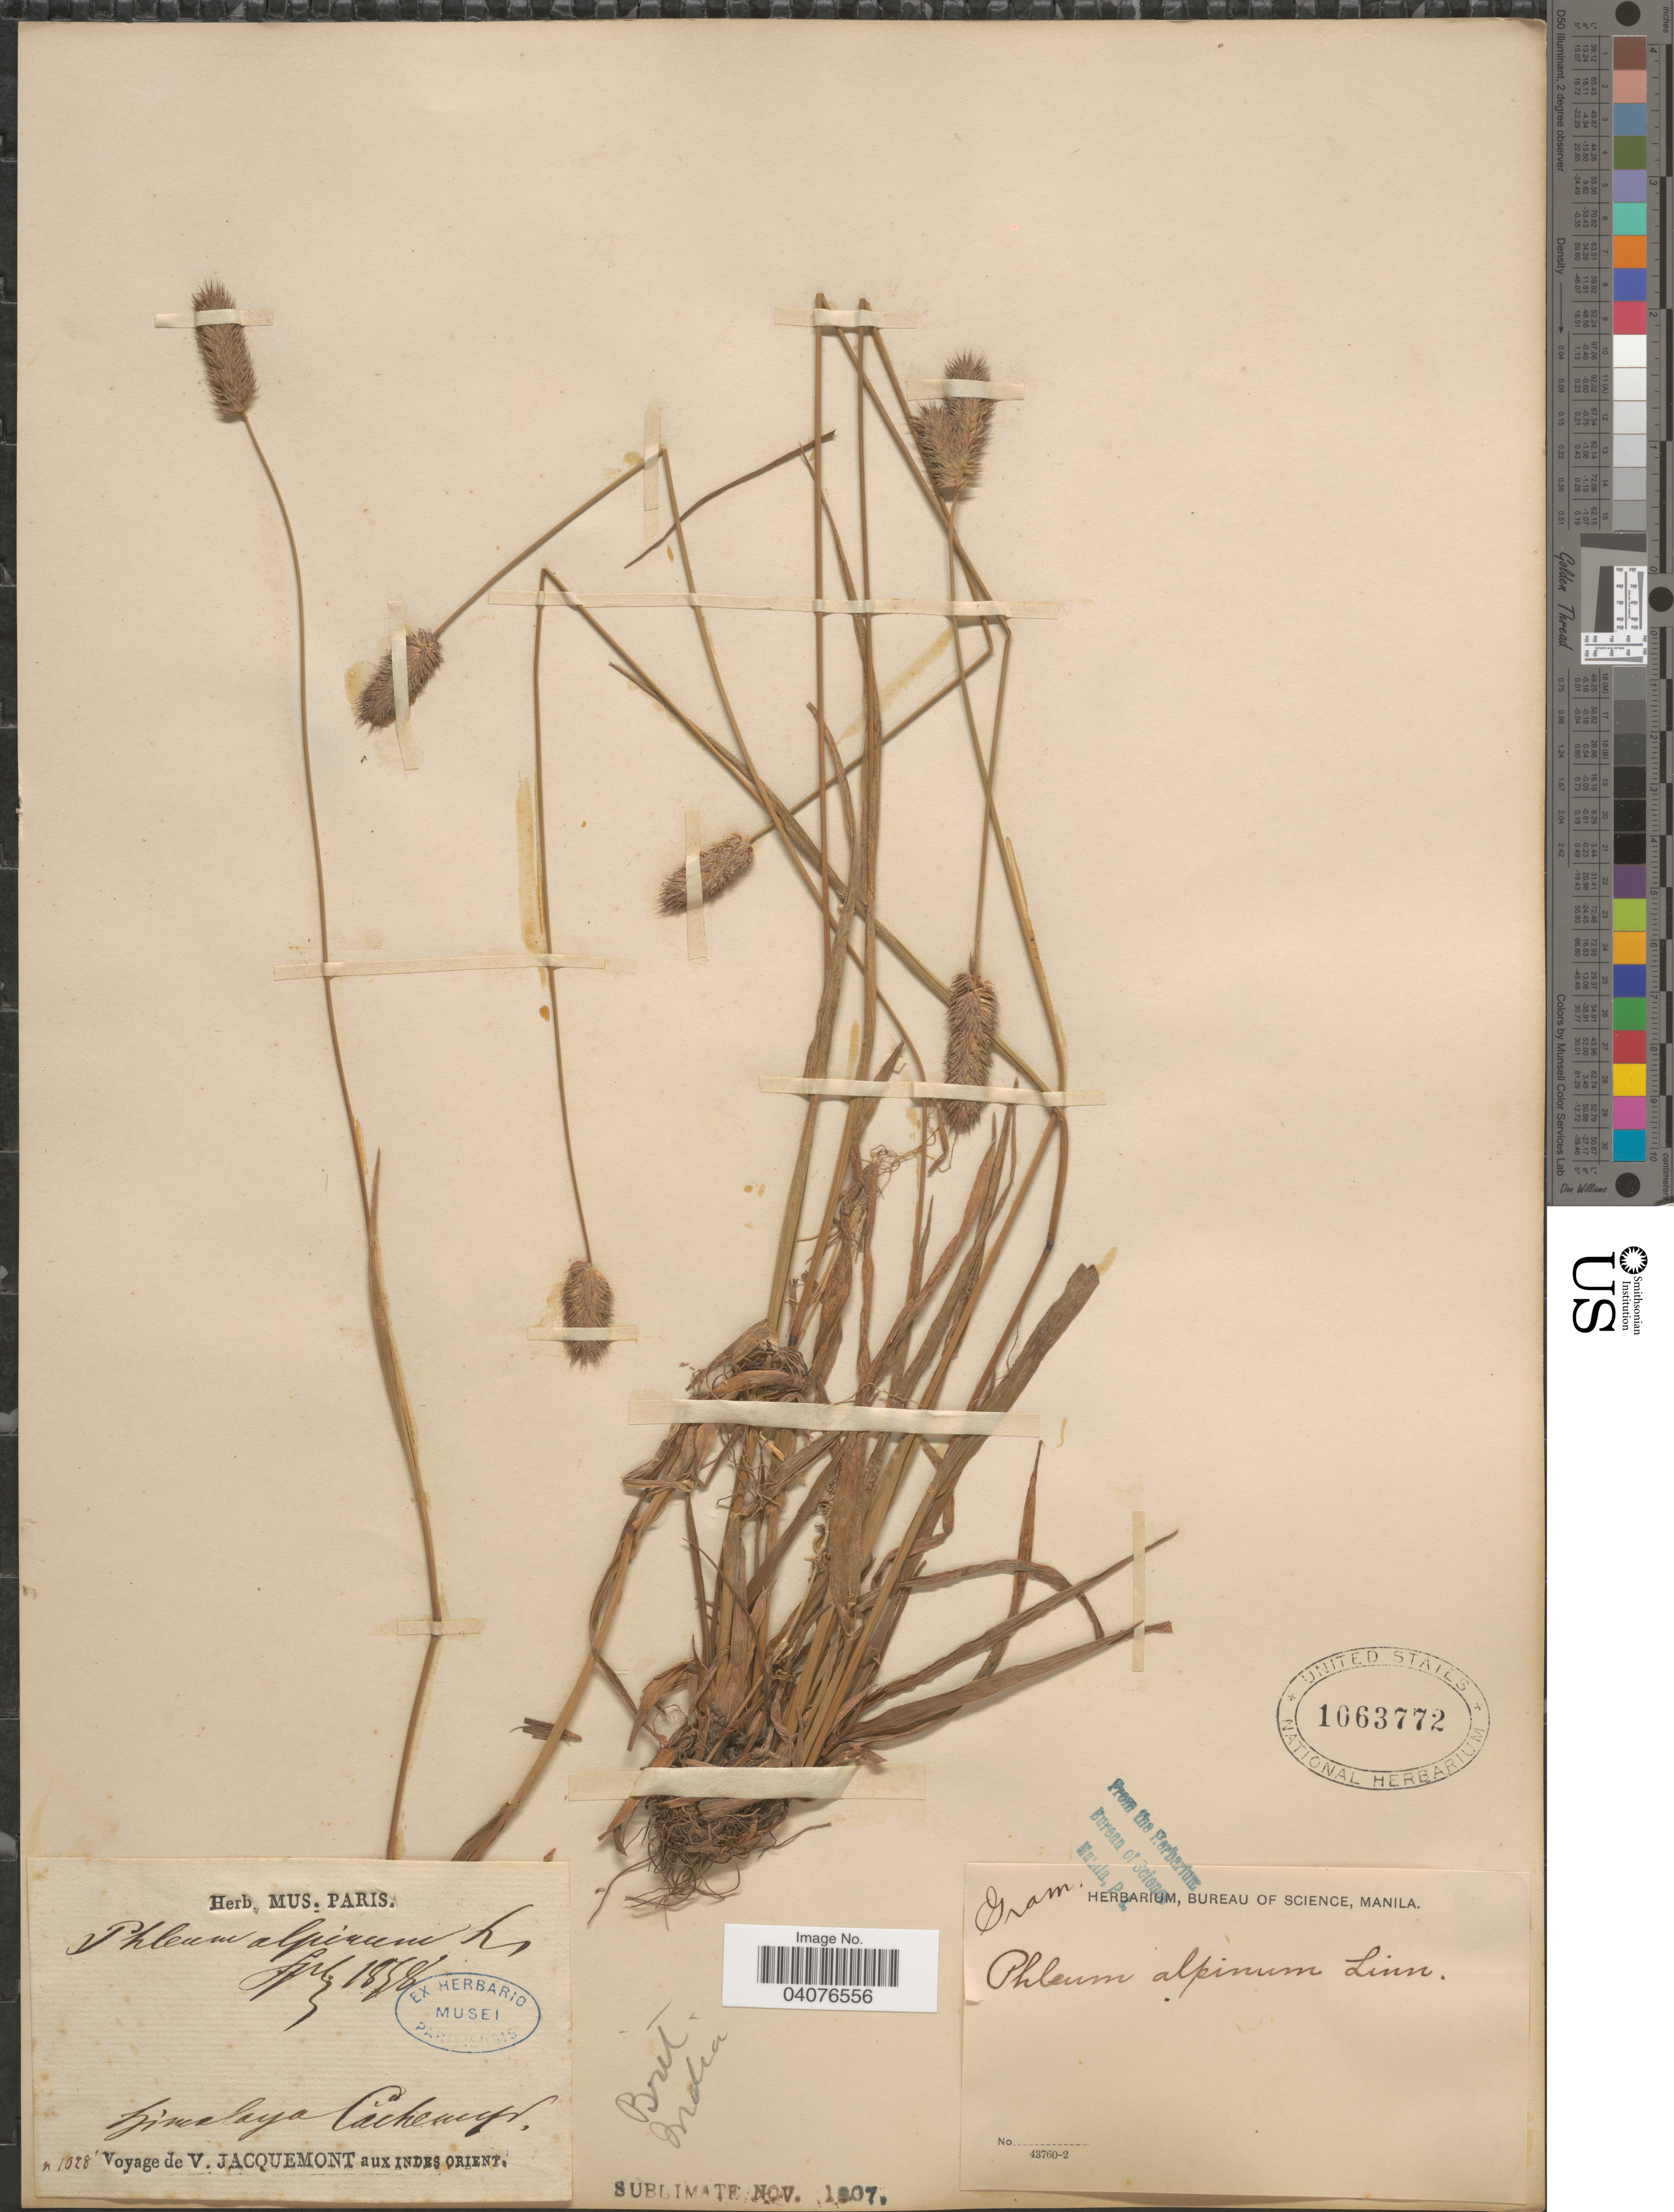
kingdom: Plantae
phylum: Tracheophyta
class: Liliopsida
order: Poales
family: Poaceae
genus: Phleum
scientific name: Phleum alpinum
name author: L.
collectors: V. Jacquemont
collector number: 1028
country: India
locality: Brit. India. Himalaya Cachemyr.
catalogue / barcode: US 1063772